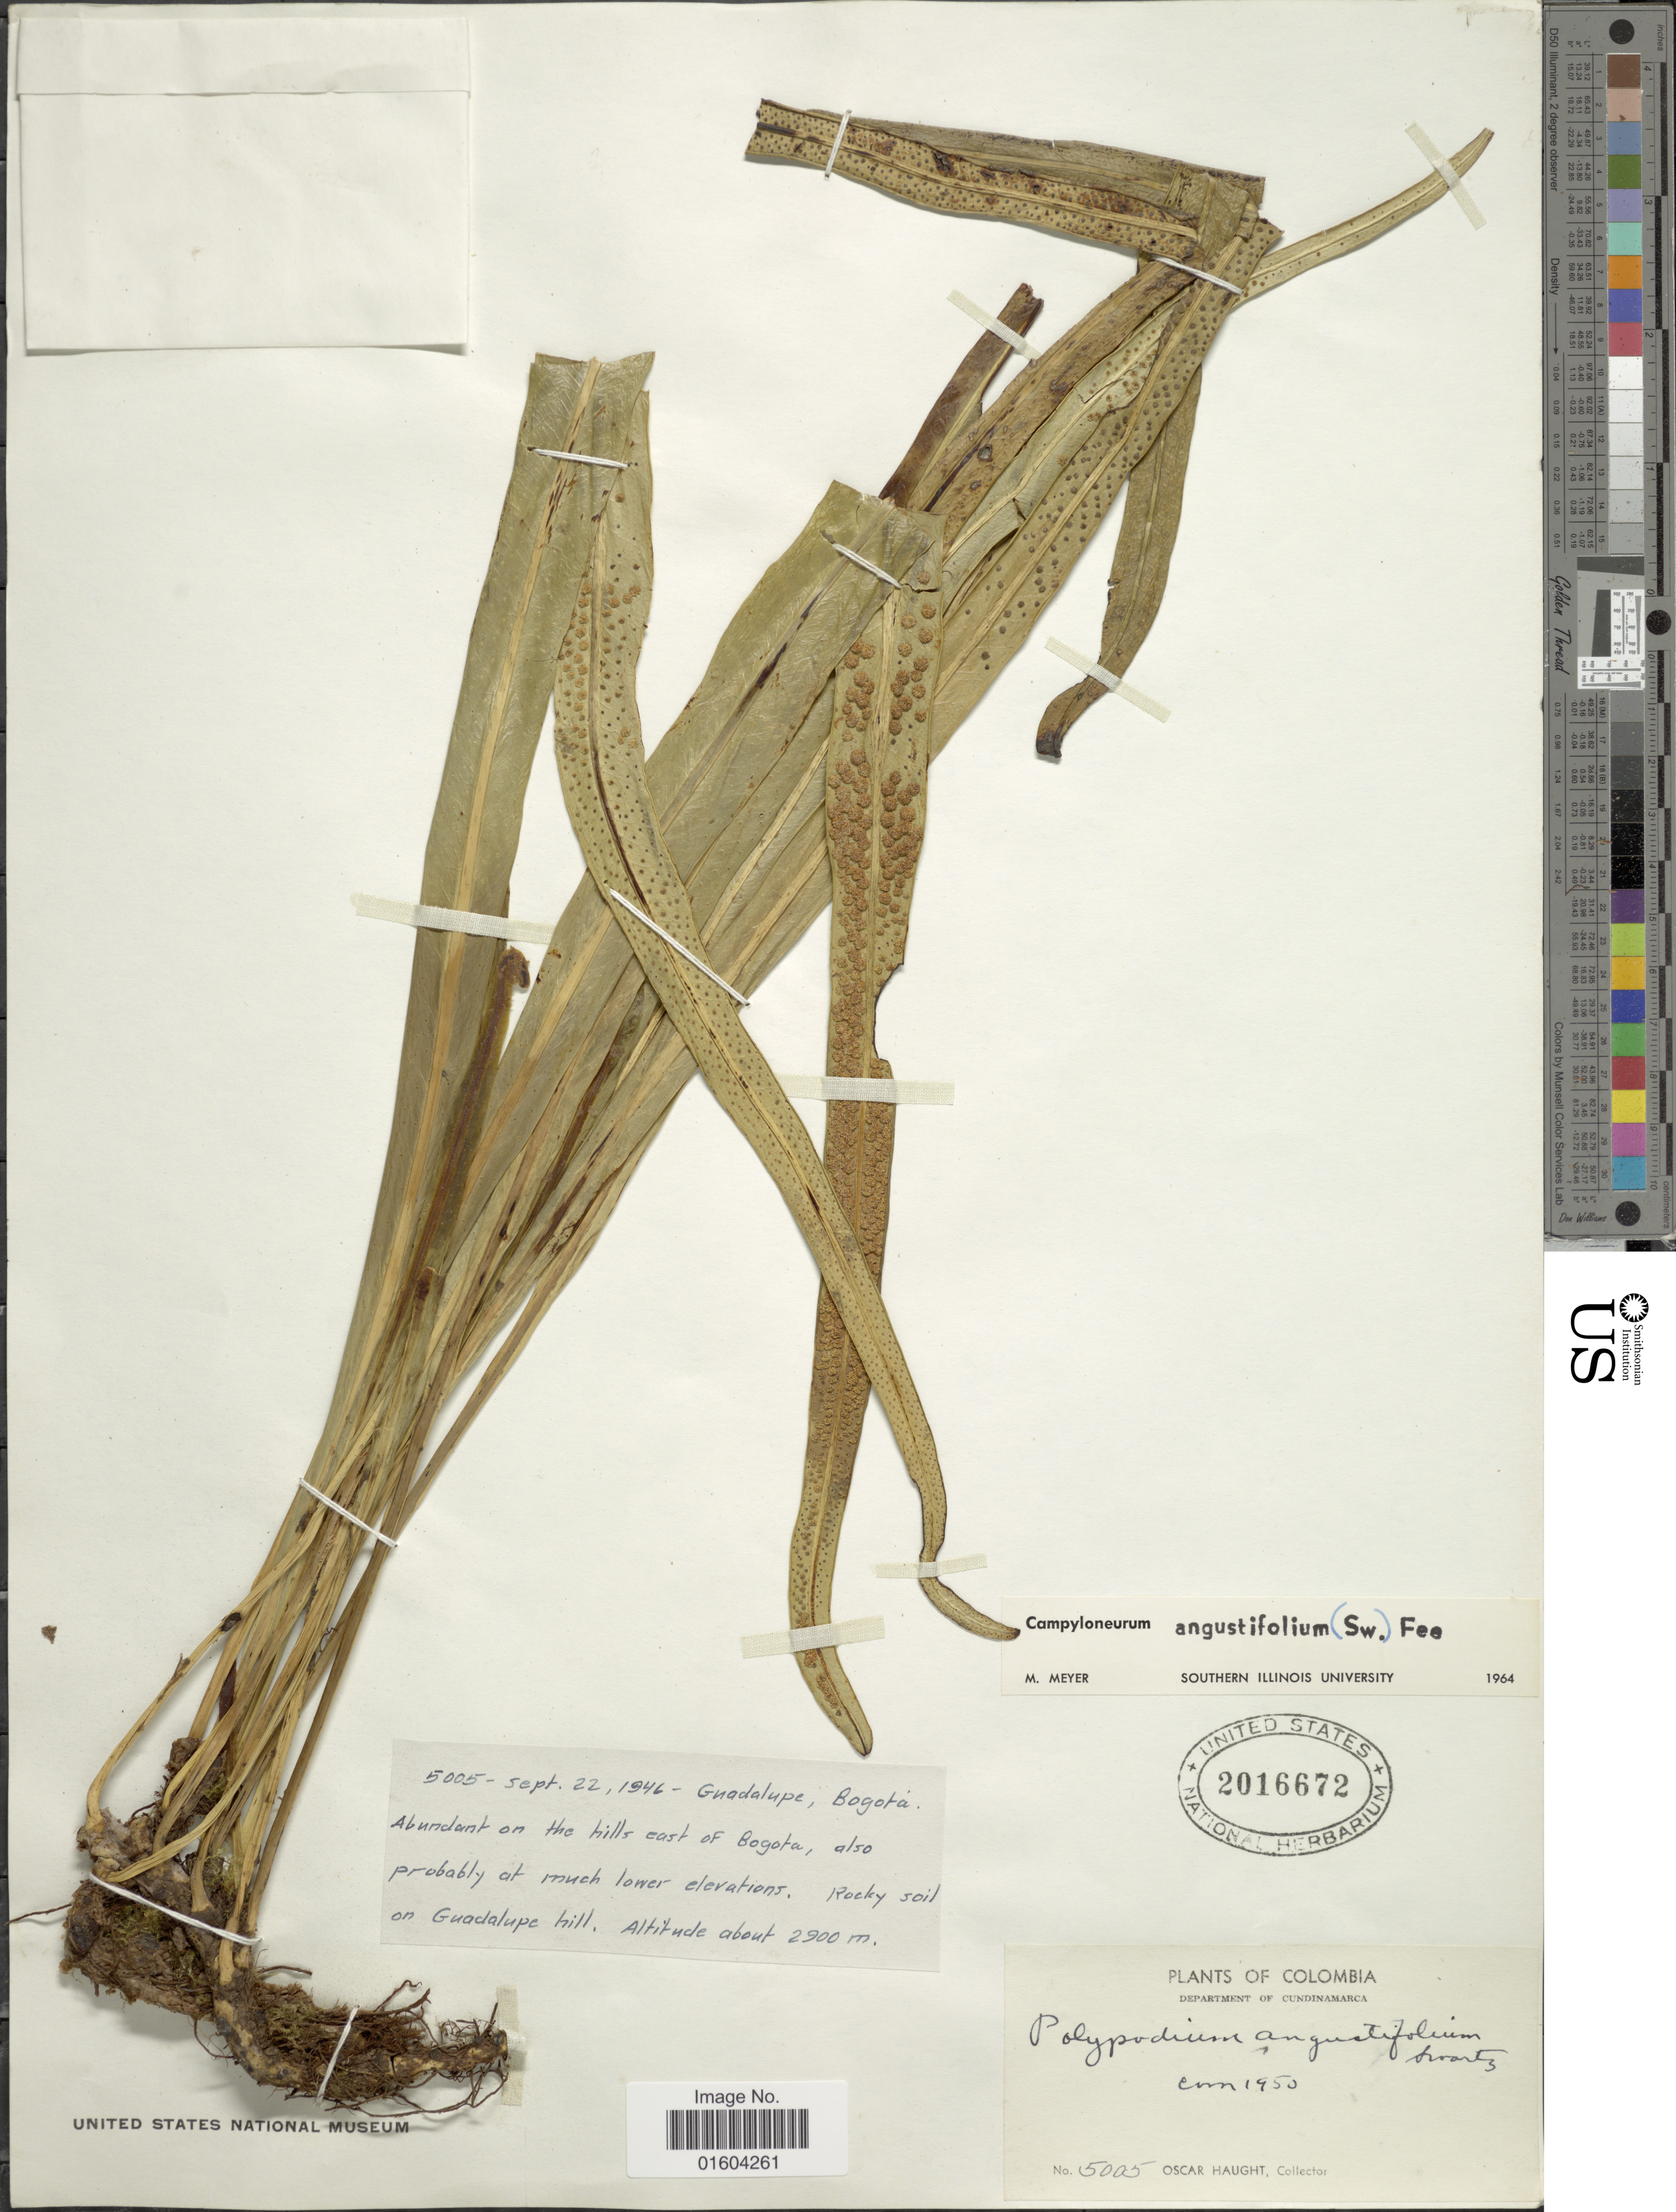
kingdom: Plantae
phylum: Tracheophyta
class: Polypodiopsida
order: Polypodiales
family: Polypodiaceae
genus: Campyloneurum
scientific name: Campyloneurum densifolium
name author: (Hieron.) Lellinger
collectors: O. Haught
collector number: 5005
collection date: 1946-09-22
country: Colombia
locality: Guadalupe, Bogota. Department of Cundinamarca.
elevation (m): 2900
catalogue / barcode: US 2016672